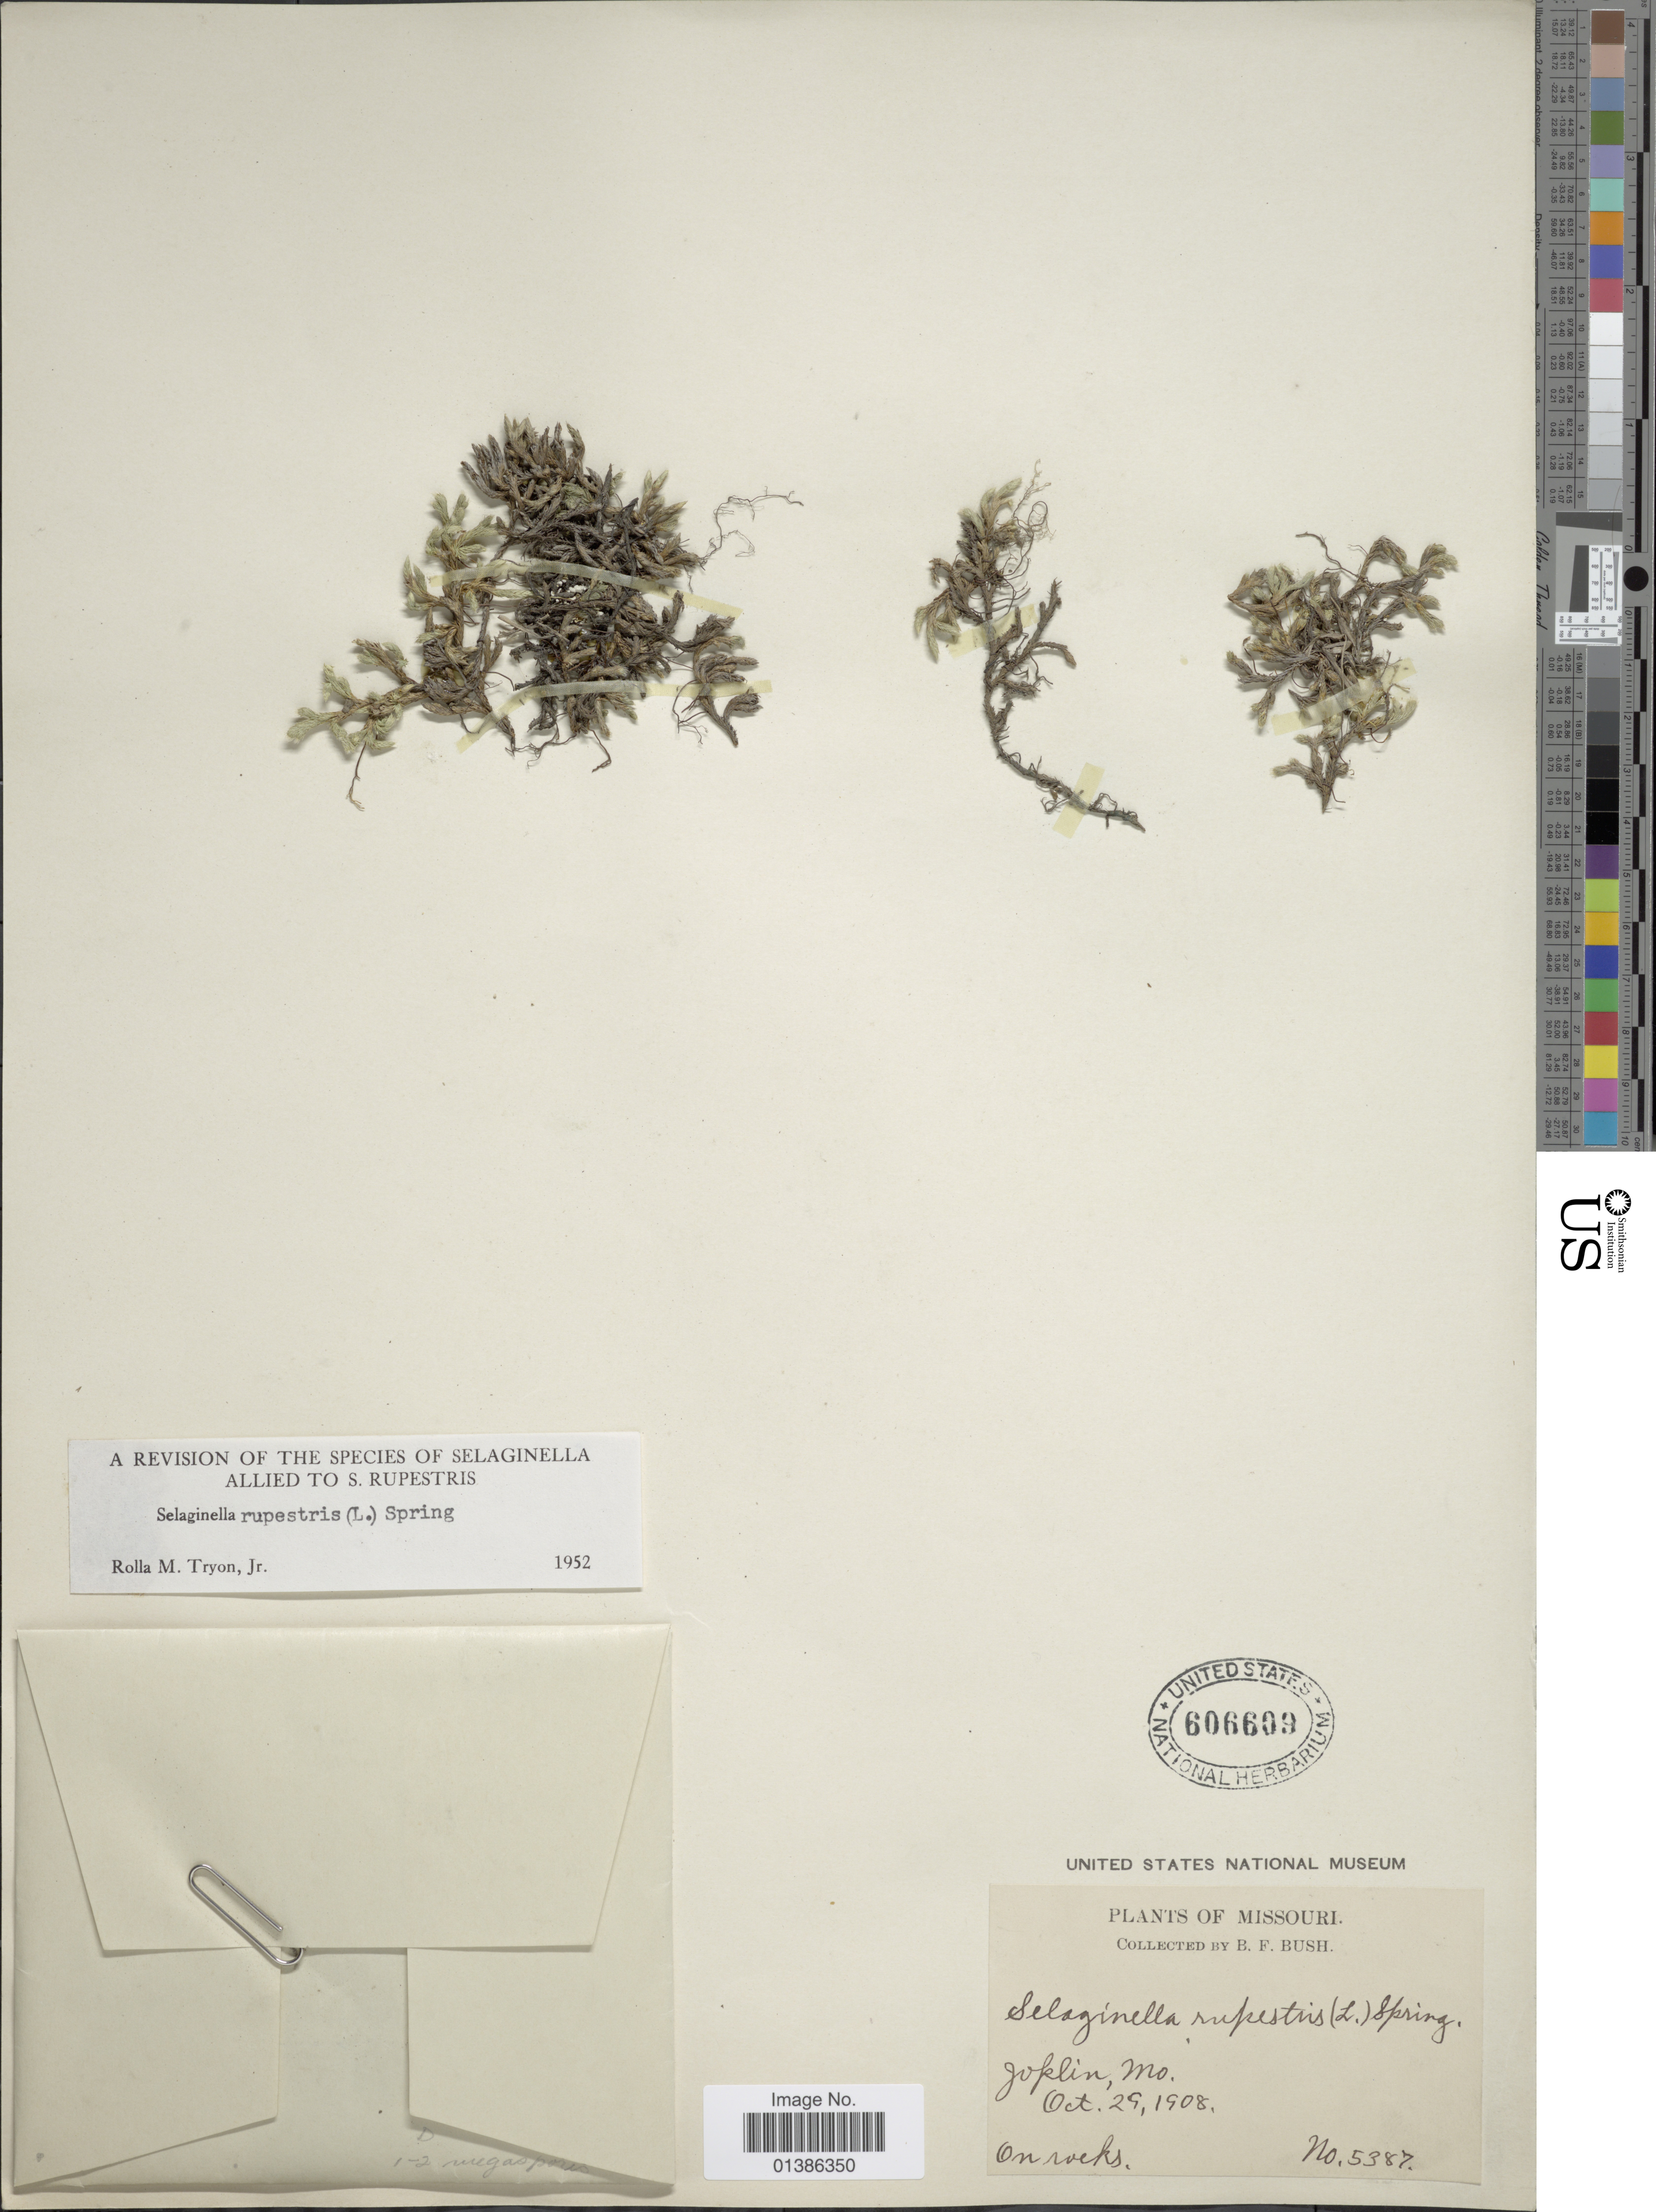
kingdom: Plantae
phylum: Tracheophyta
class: Lycopodiopsida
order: Selaginellales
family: Selaginellaceae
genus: Selaginella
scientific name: Selaginella rupestris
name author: (L.) Spring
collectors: B. F. Bush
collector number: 5387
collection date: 1908-10-29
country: United States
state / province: Missouri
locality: Joplin.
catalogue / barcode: US 606609